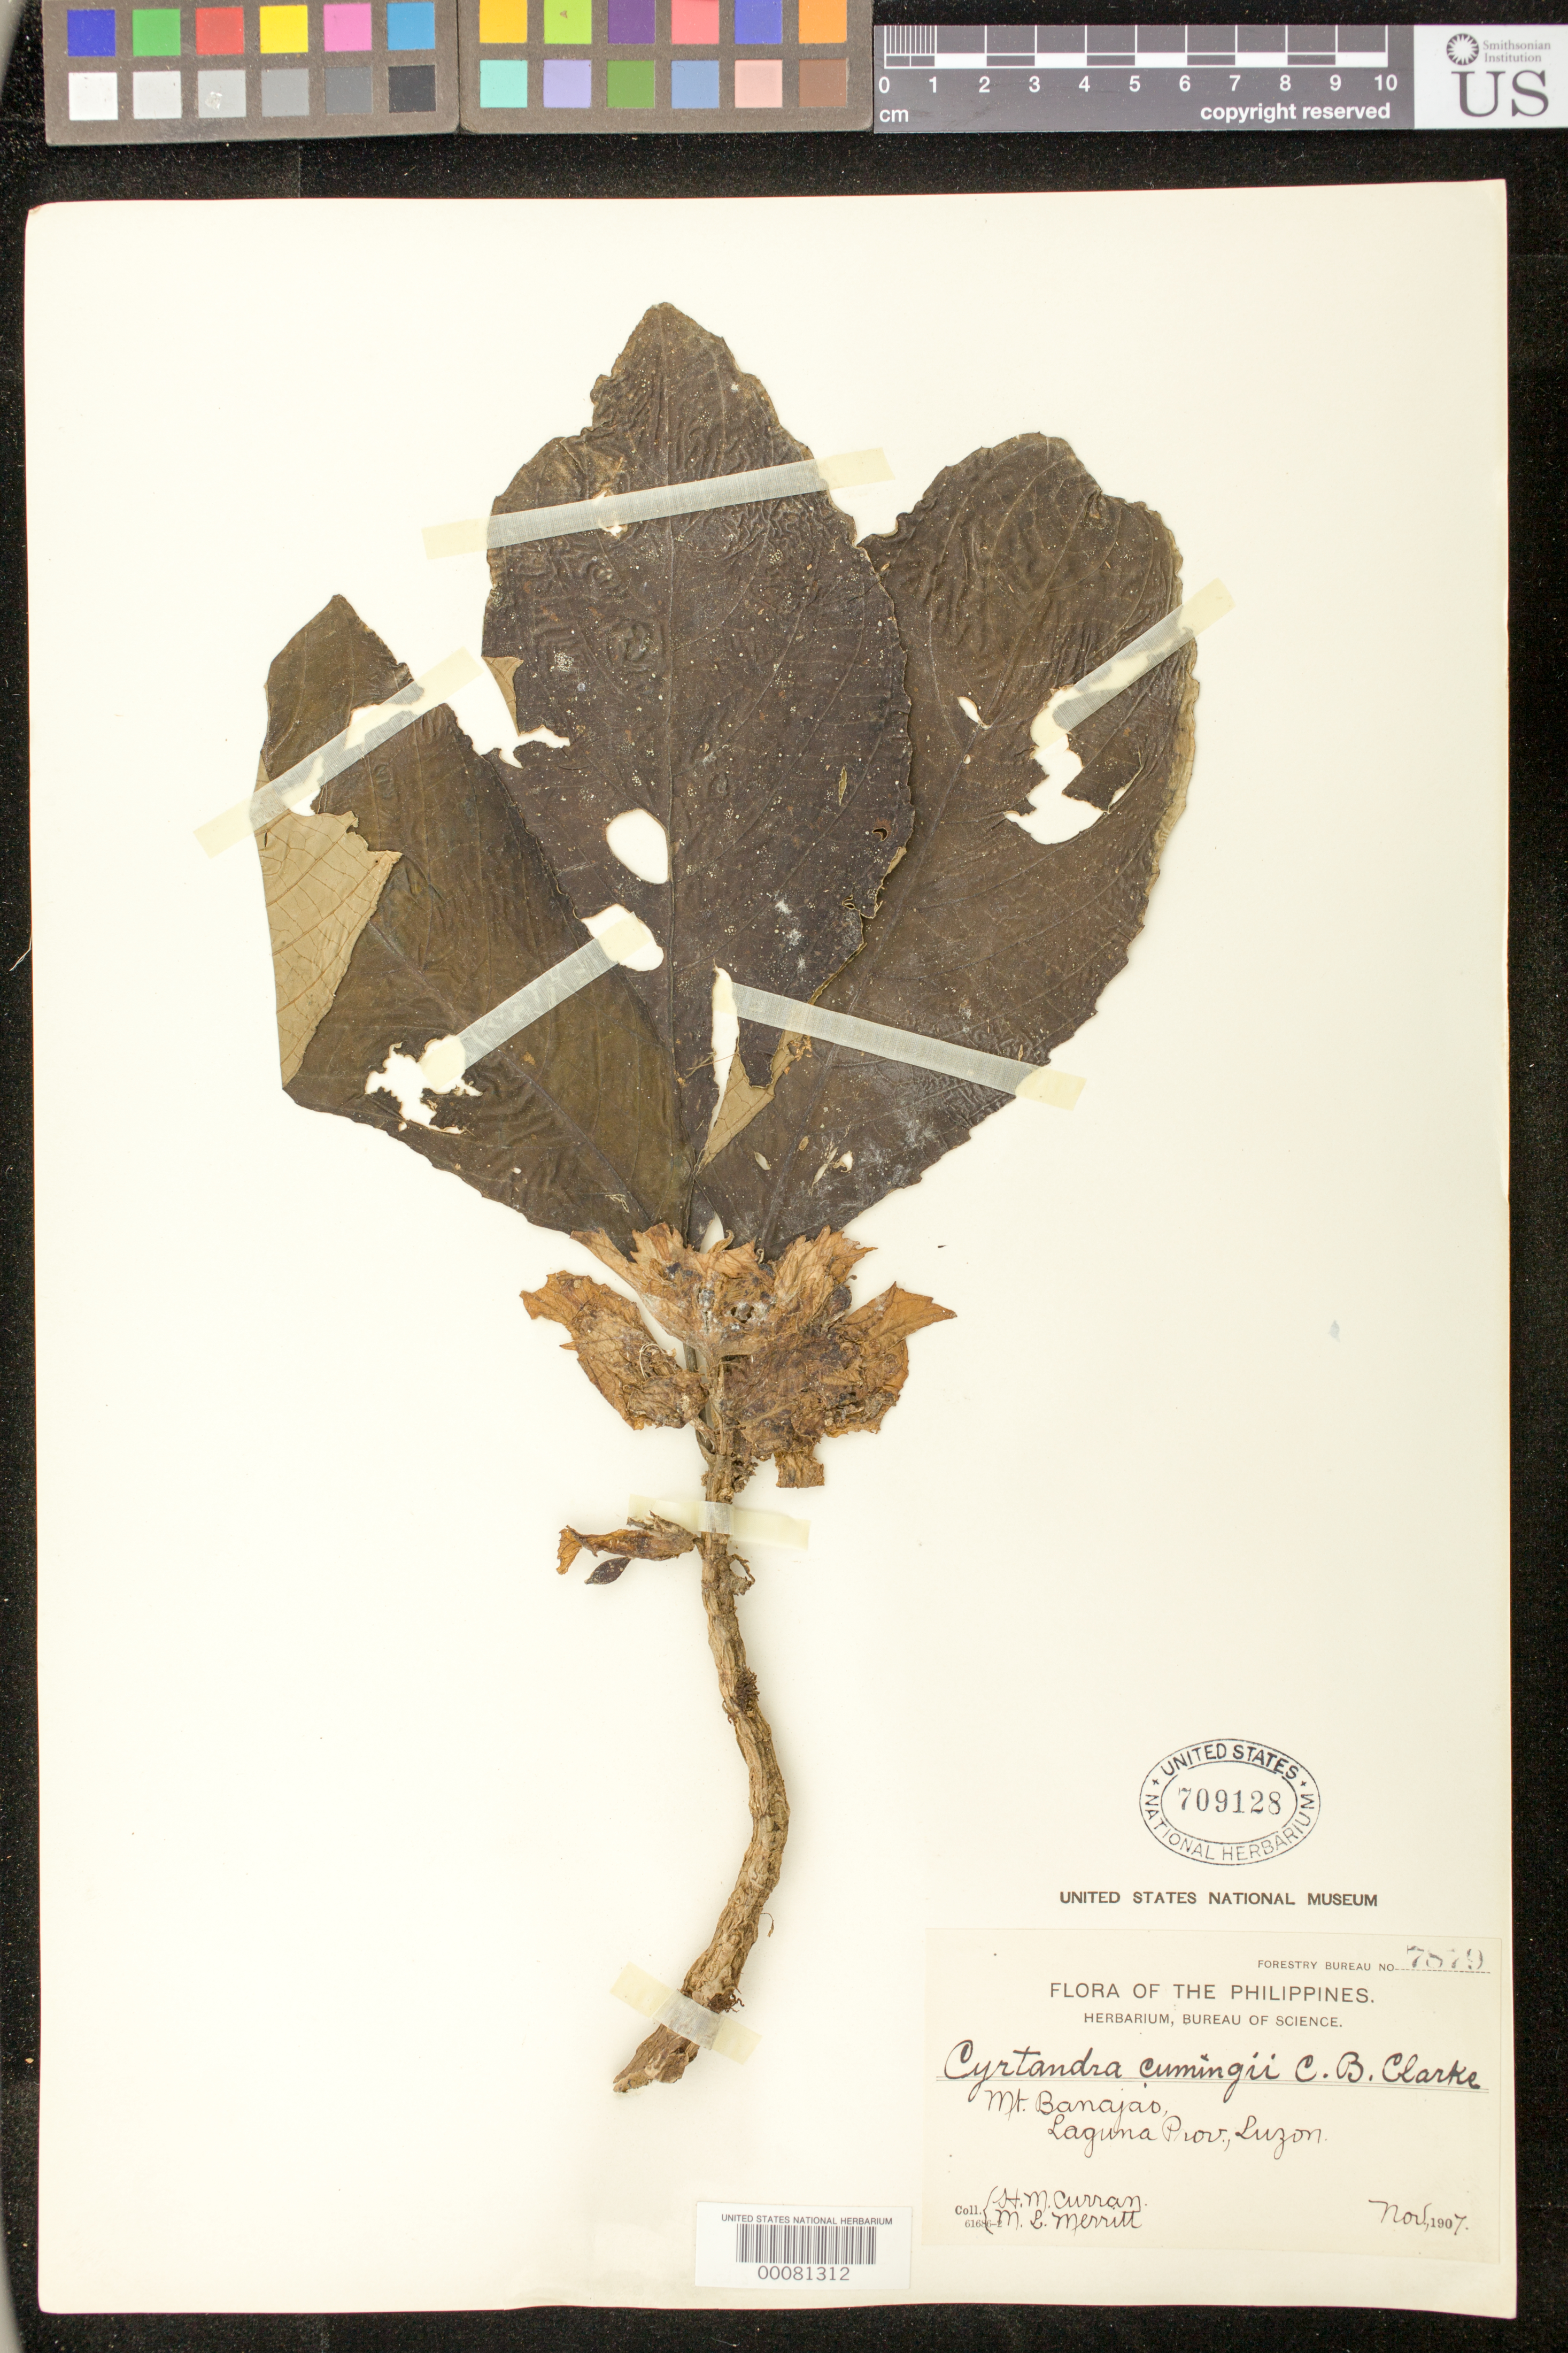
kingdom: Plantae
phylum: Tracheophyta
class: Magnoliopsida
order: Lamiales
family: Gesneriaceae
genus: Cyrtandra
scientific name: Cyrtandra cumingii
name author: C.B. Clarke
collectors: H. M. Curran & M. L. Merritt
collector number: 7879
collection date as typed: Nov 1907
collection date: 1907-11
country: Philippines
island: Luzon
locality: Laguna, Mt banajao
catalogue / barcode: US 709128